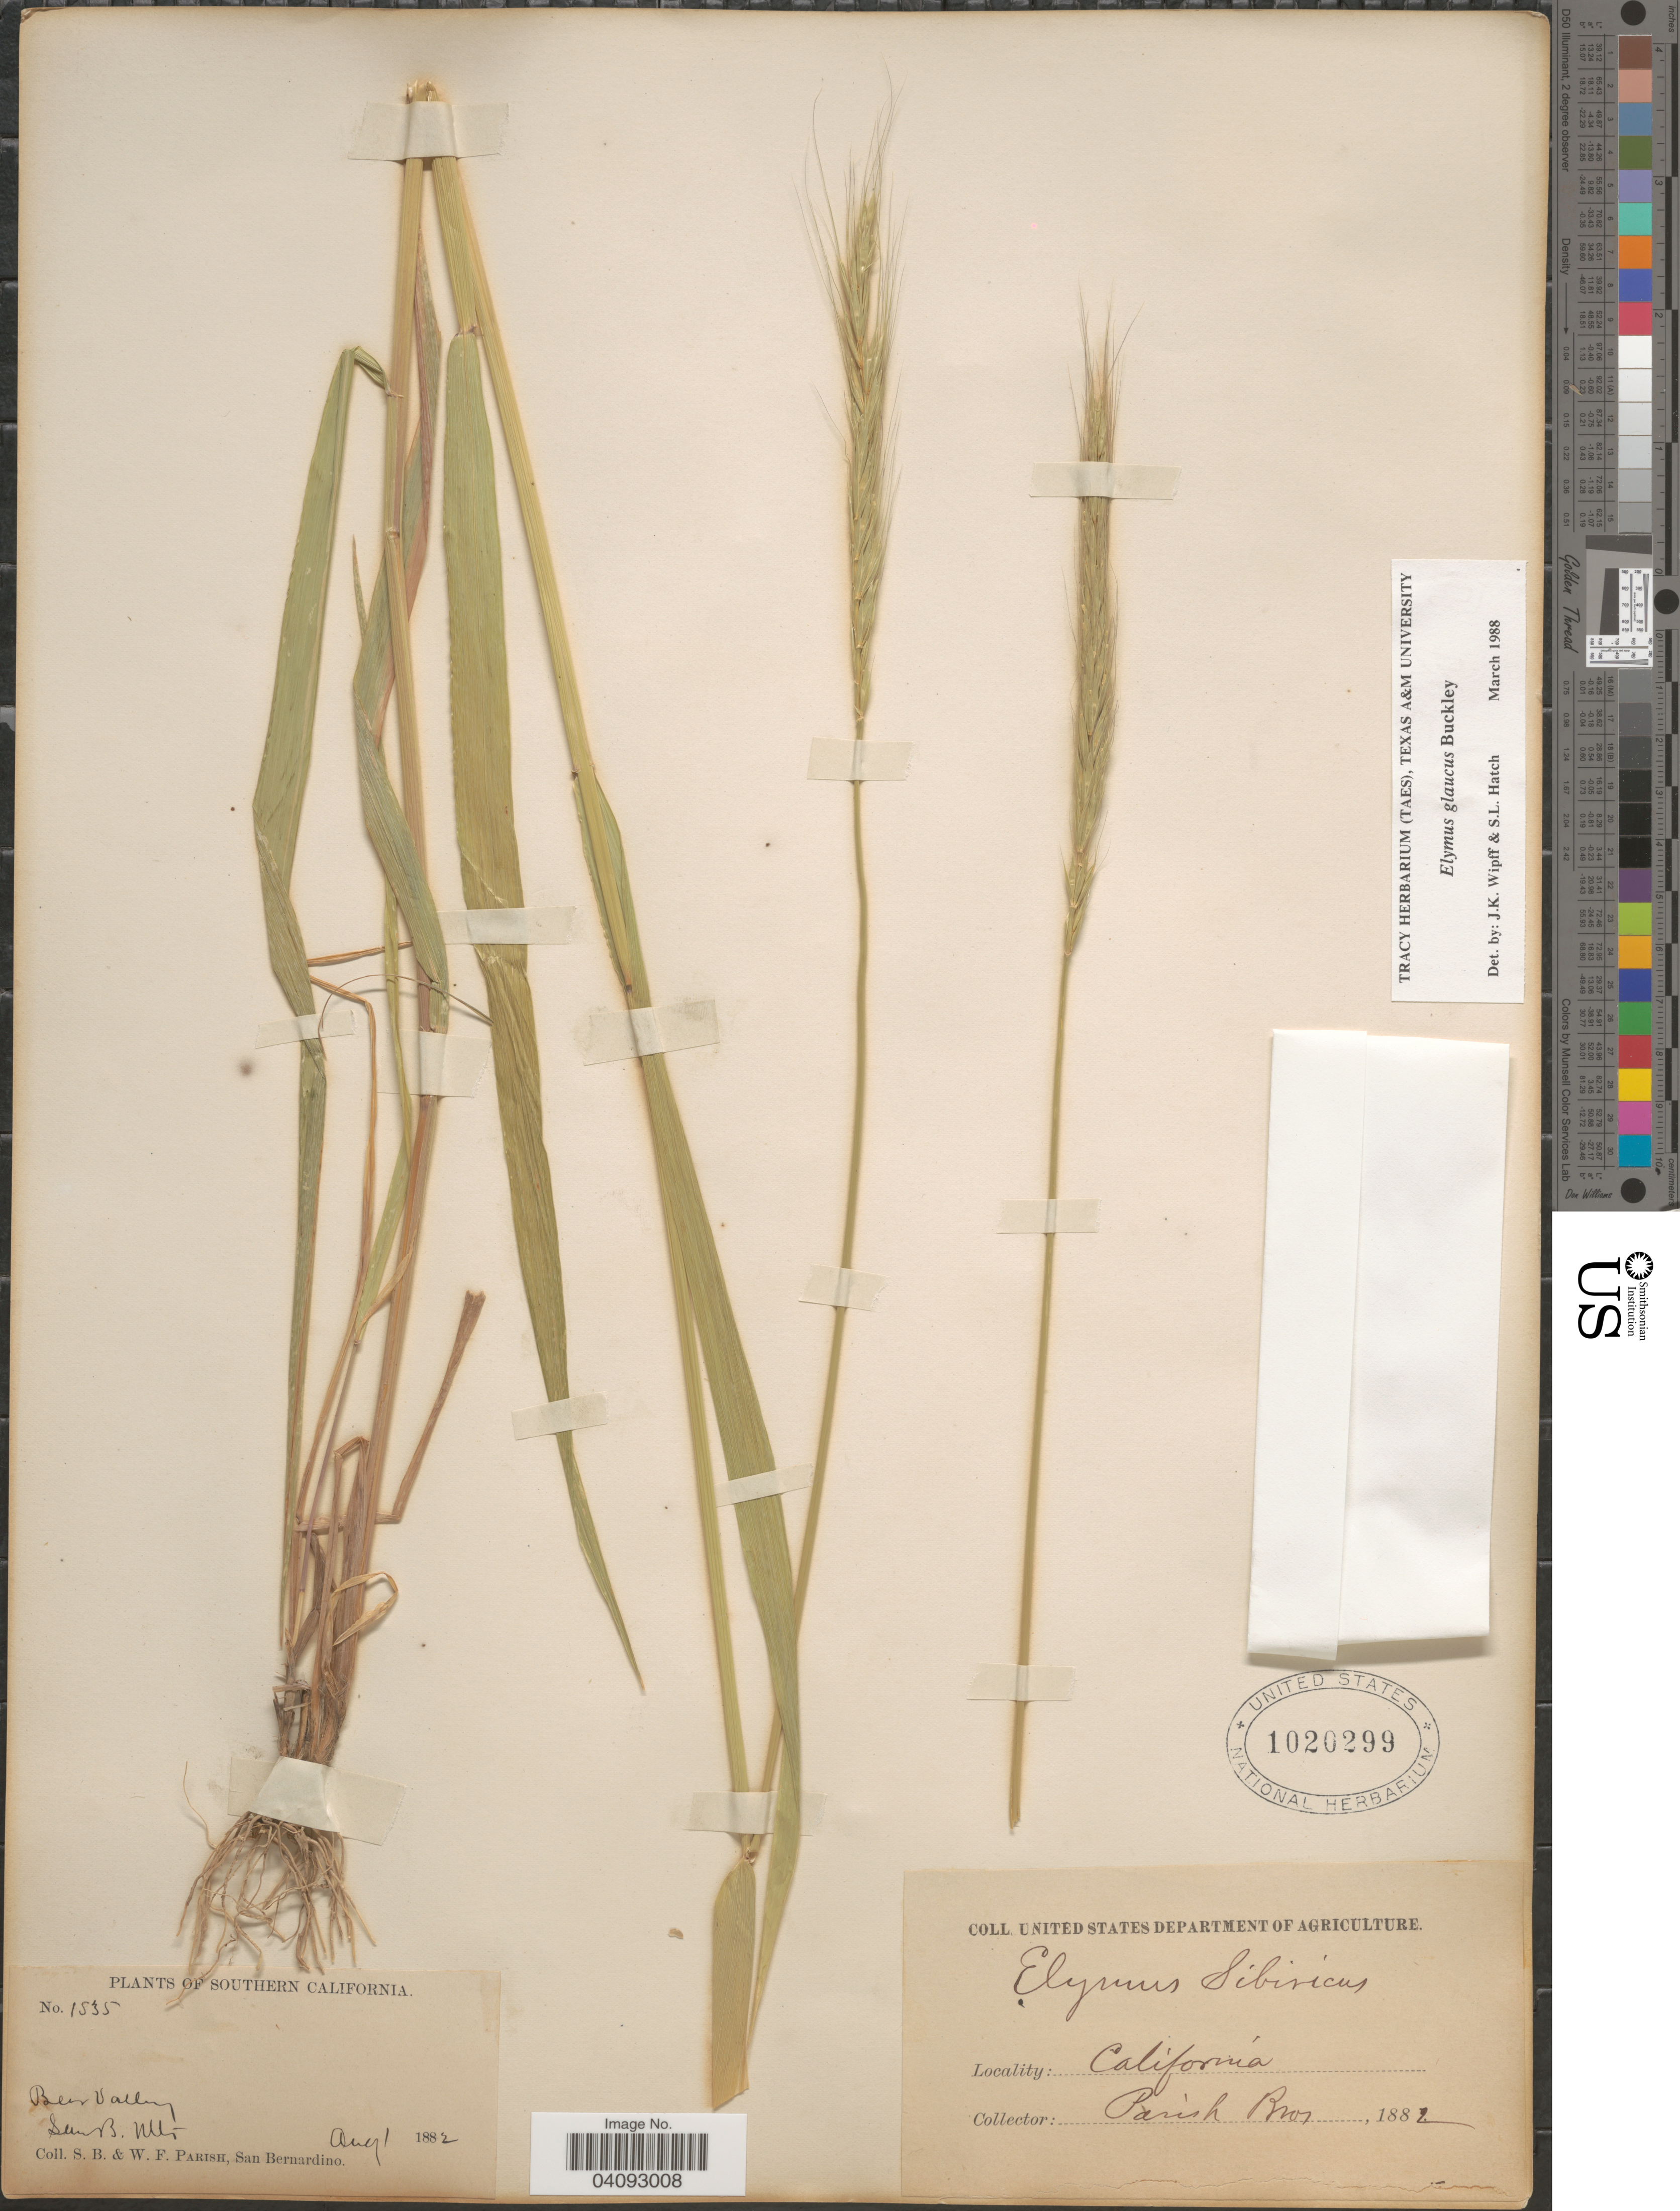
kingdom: Plantae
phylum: Tracheophyta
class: Liliopsida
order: Poales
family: Poaceae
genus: Elymus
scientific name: Elymus glaucus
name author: Buckley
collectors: S. B. Parish & W. F. Parish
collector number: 1535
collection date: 1882-08-01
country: United States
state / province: California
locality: Southern California.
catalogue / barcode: US 1020299